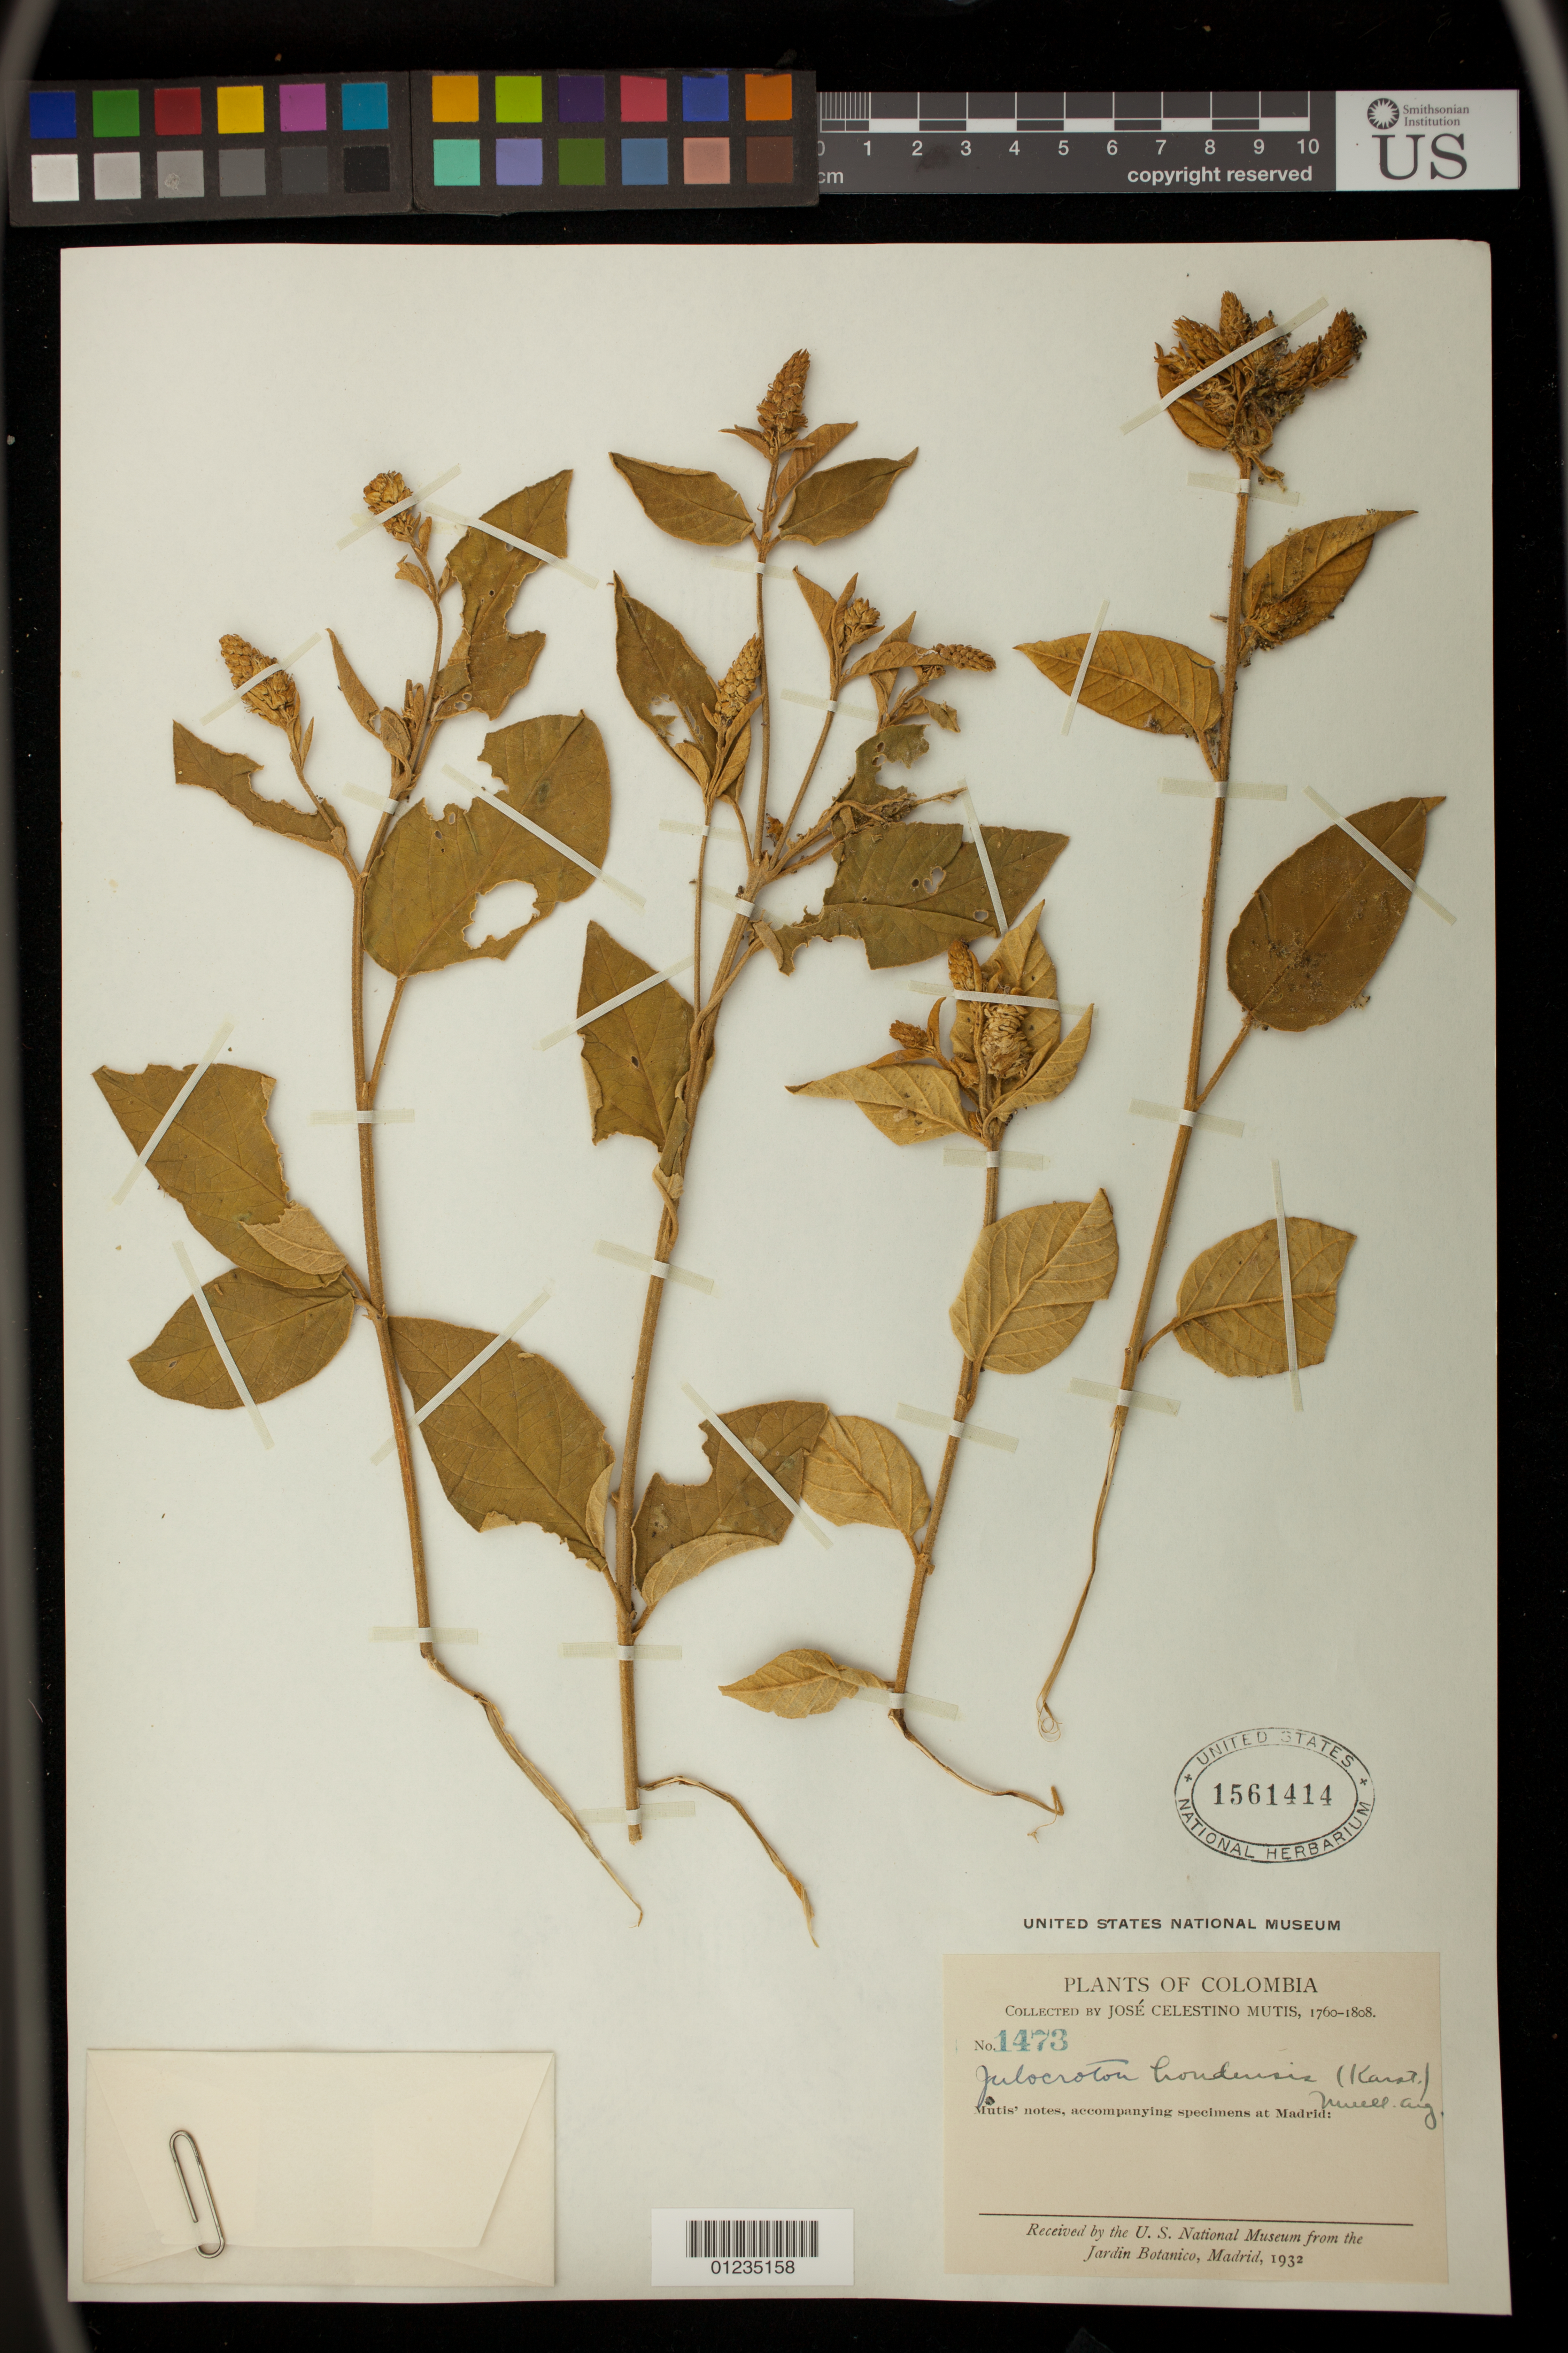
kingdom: Plantae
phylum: Tracheophyta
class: Magnoliopsida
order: Malpighiales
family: Euphorbiaceae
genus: Julocroton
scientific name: Julocroton hondensis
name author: (Karst.) Müll. Arg.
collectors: J. C. B. Mutis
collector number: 1473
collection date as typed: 1760-1808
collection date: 1760/1808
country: Colombia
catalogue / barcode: US 1561414